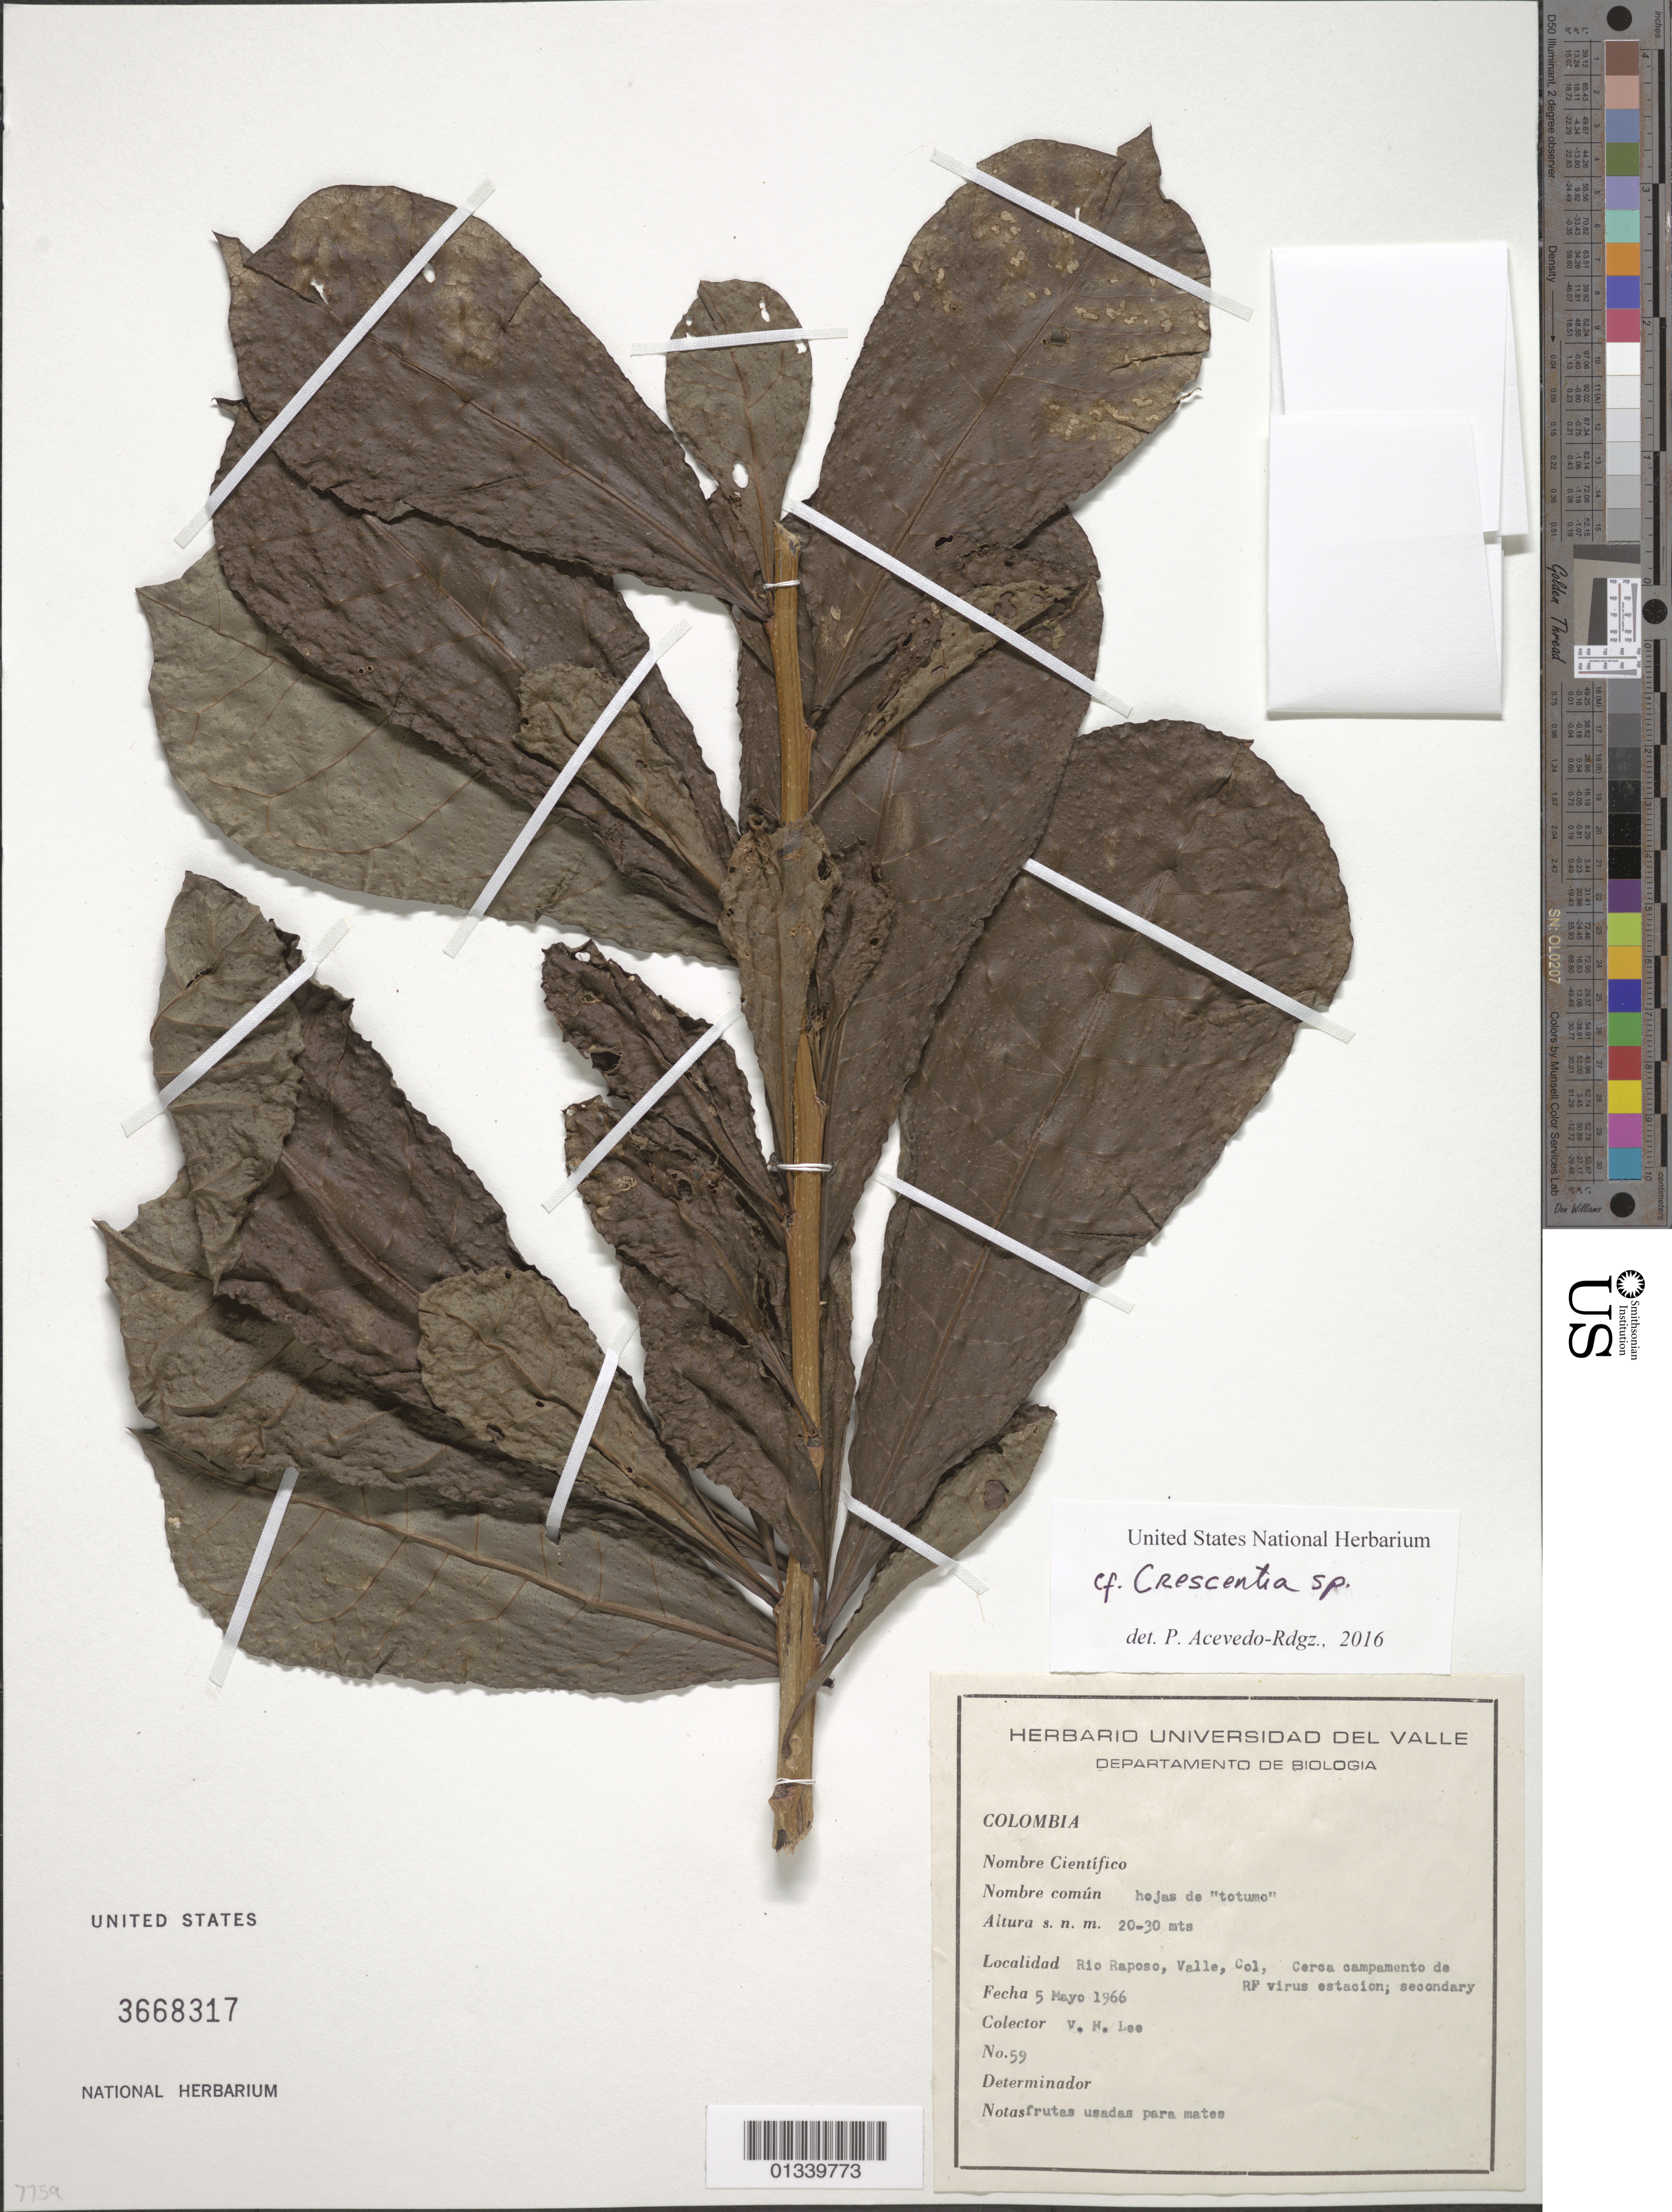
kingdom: Plantae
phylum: Tracheophyta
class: Magnoliopsida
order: Lamiales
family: Bignoniaceae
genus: Crescentia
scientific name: Crescentia sp.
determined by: Acevedo-Rodríguez, P., (BOT), Smithsonian Institution - National Museum of Natural History (UNITED STATES)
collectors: V. H. Lee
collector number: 59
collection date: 1966-05-05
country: Colombia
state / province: Valle del Cauca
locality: Rio Raposo, cerca campamento virus estacion; secondary.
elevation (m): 30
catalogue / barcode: US 3668317